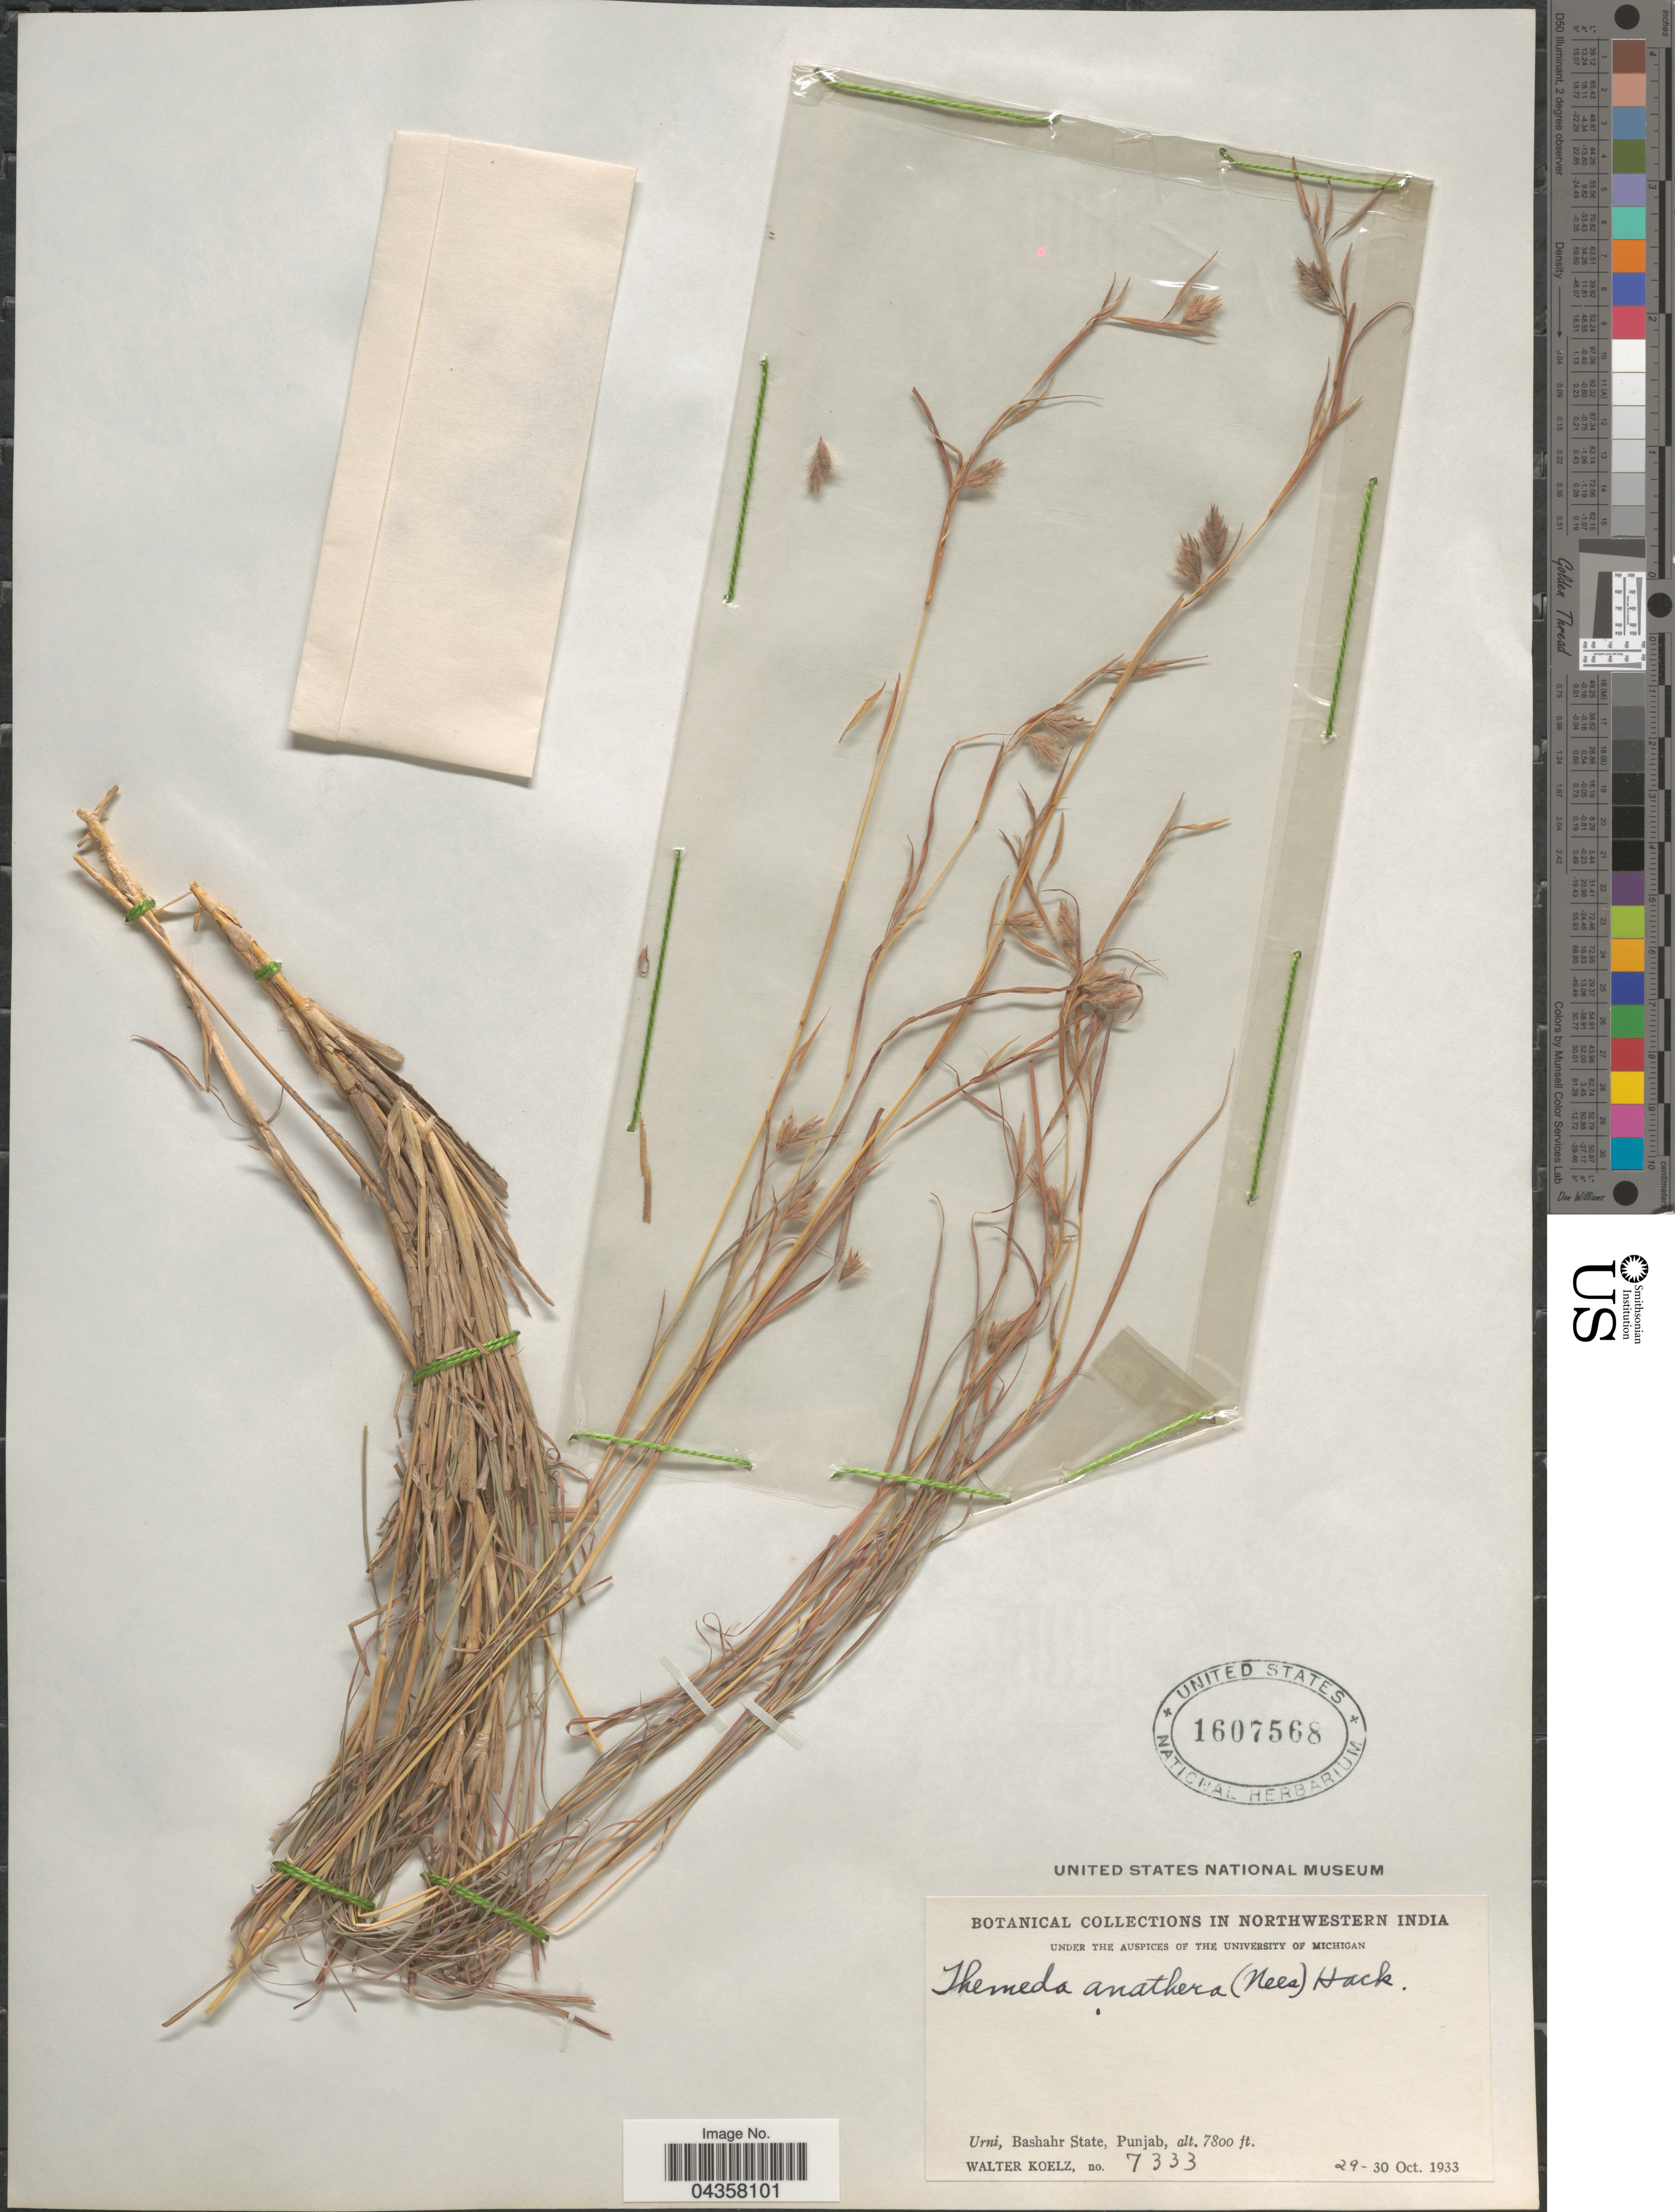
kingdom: Plantae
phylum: Tracheophyta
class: Liliopsida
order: Poales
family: Poaceae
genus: Themeda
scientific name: Themeda anathera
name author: (Nees) Hack.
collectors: W. N. Koelz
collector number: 7333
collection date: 1933-10-29/1933-10-30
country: India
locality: Northwestern India. Urni, Bashahr State.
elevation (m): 2377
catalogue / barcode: US 1607568